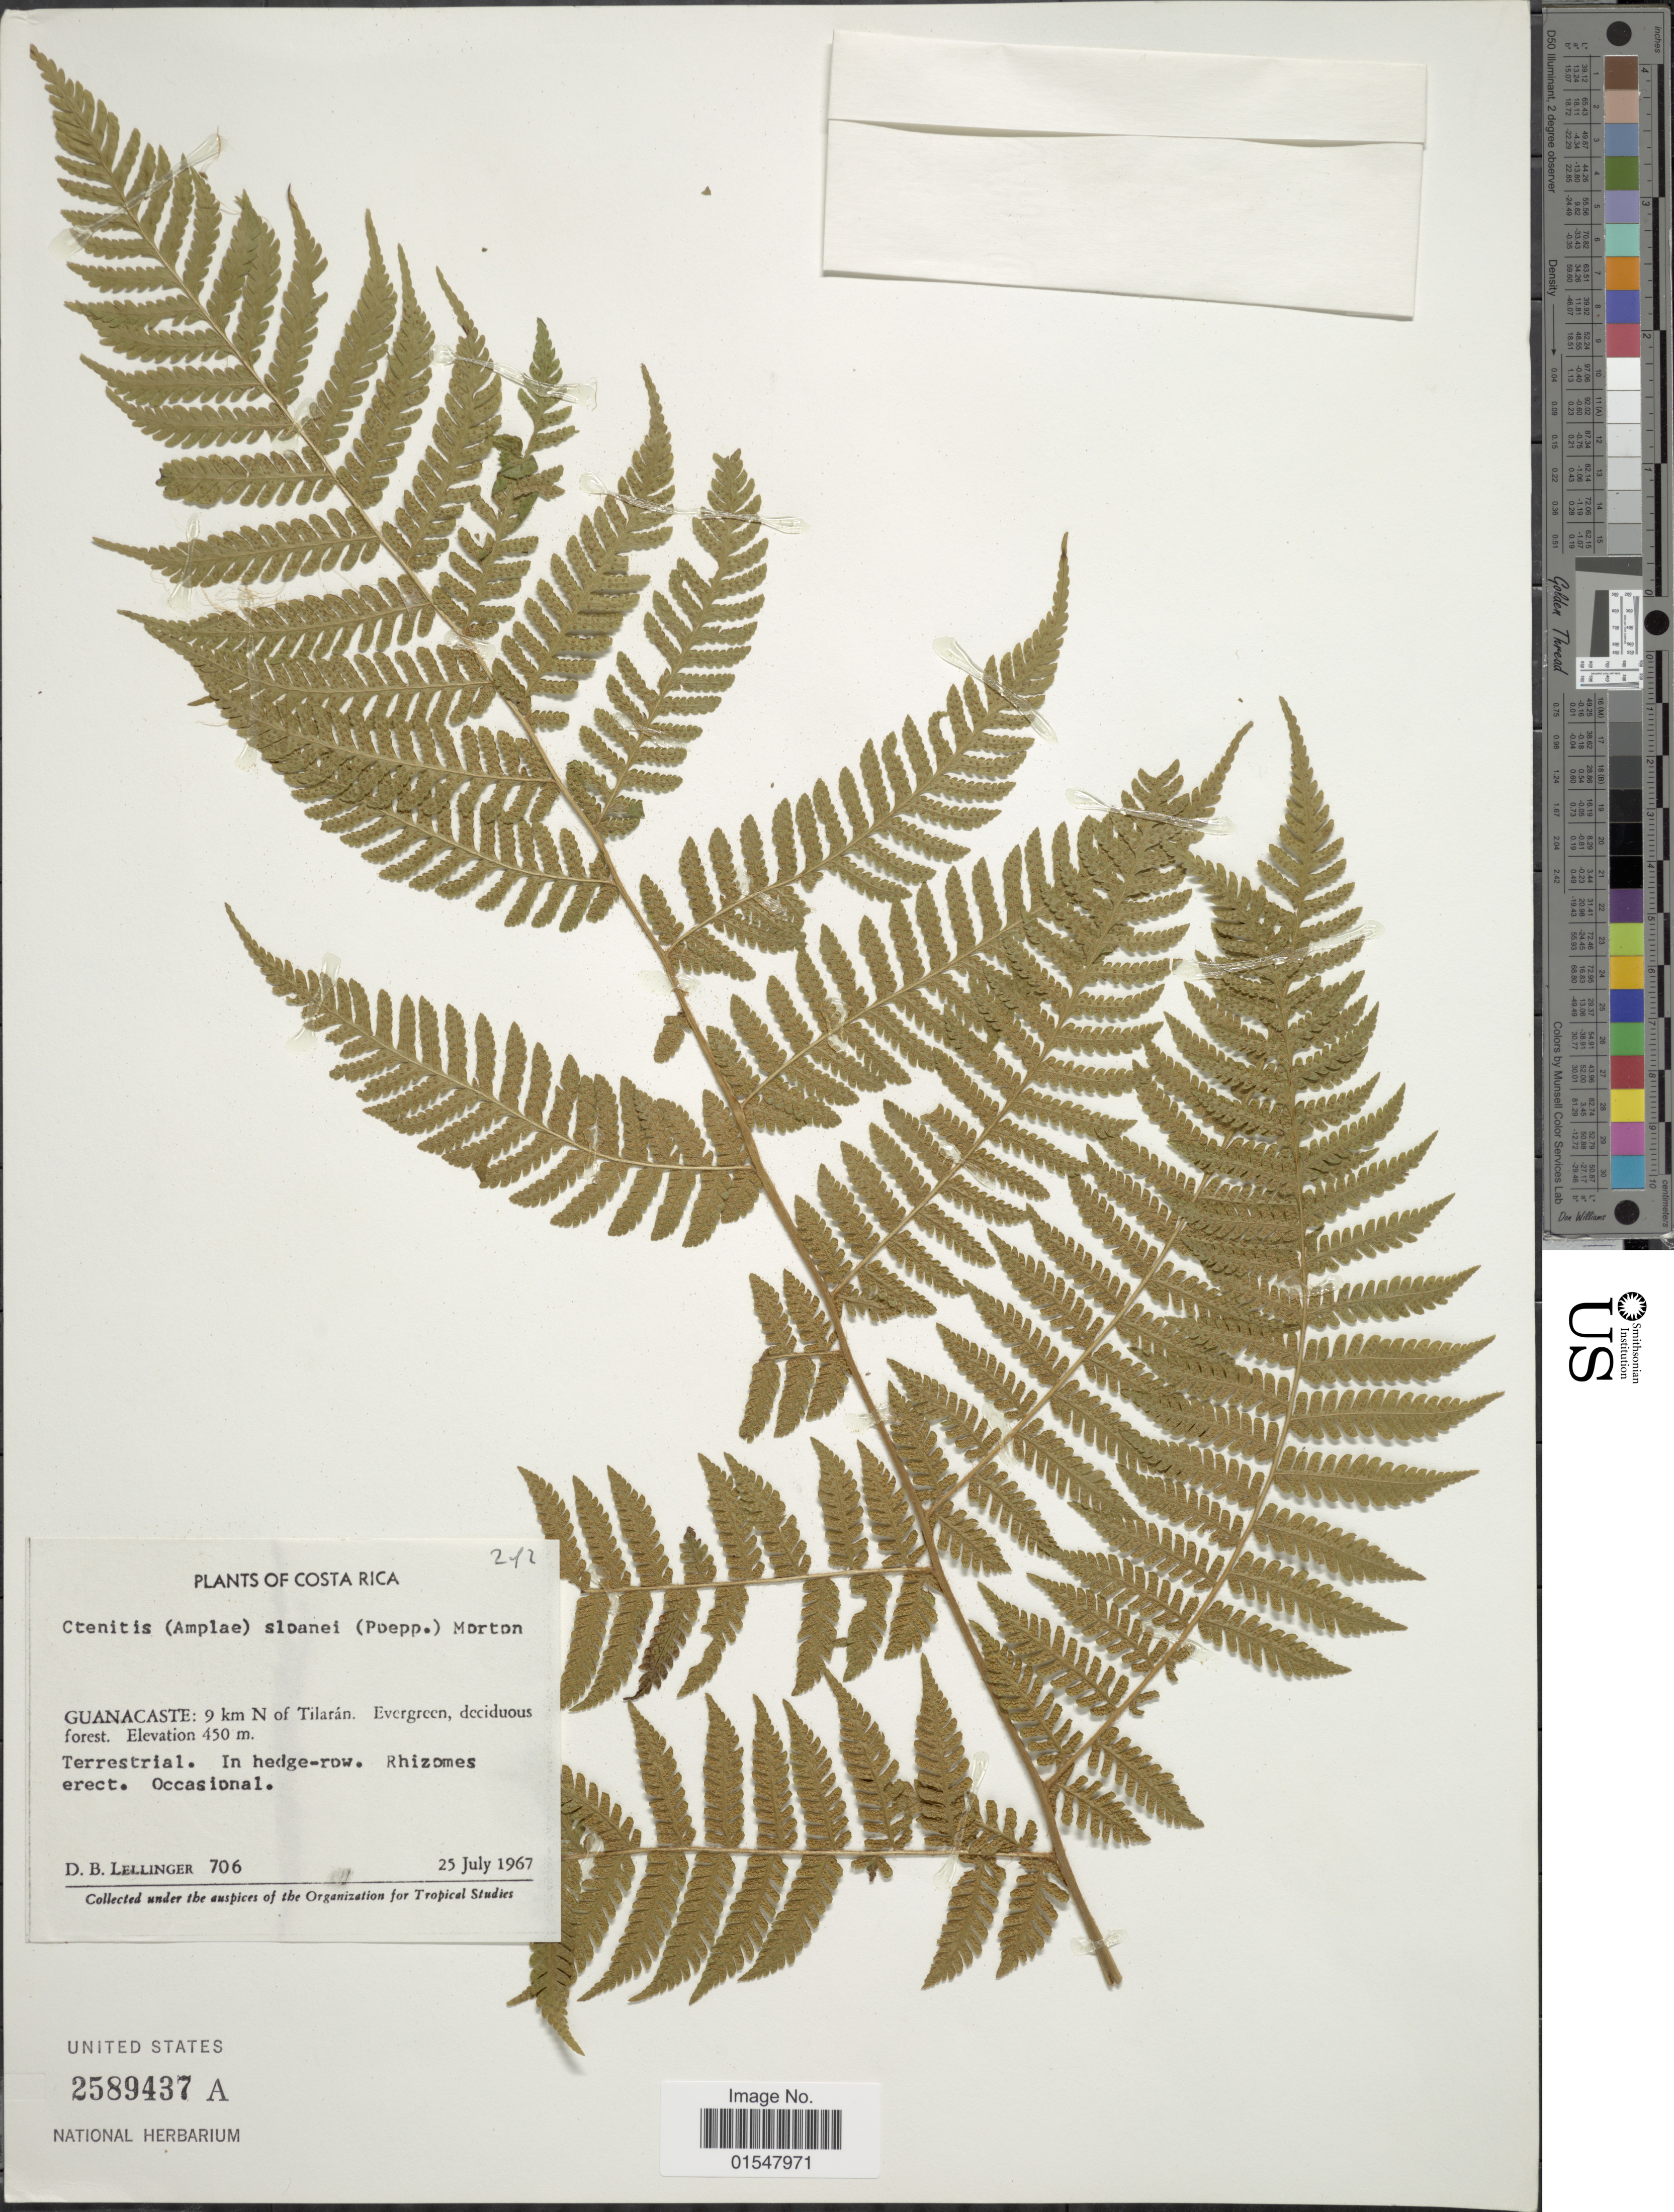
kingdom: Plantae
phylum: Tracheophyta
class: Polypodiopsida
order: Polypodiales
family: Dryopteridaceae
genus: Ctenitis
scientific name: Ctenitis sloanei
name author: (Poepp. ex Spreng.) C.V. Morton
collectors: D. B. Lellinger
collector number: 706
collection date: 1967-07-25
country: Costa Rica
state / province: Guanacaste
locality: Costa Rica, Guanacaste: 9 km N of Tilarán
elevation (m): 450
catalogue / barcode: US 2589437A